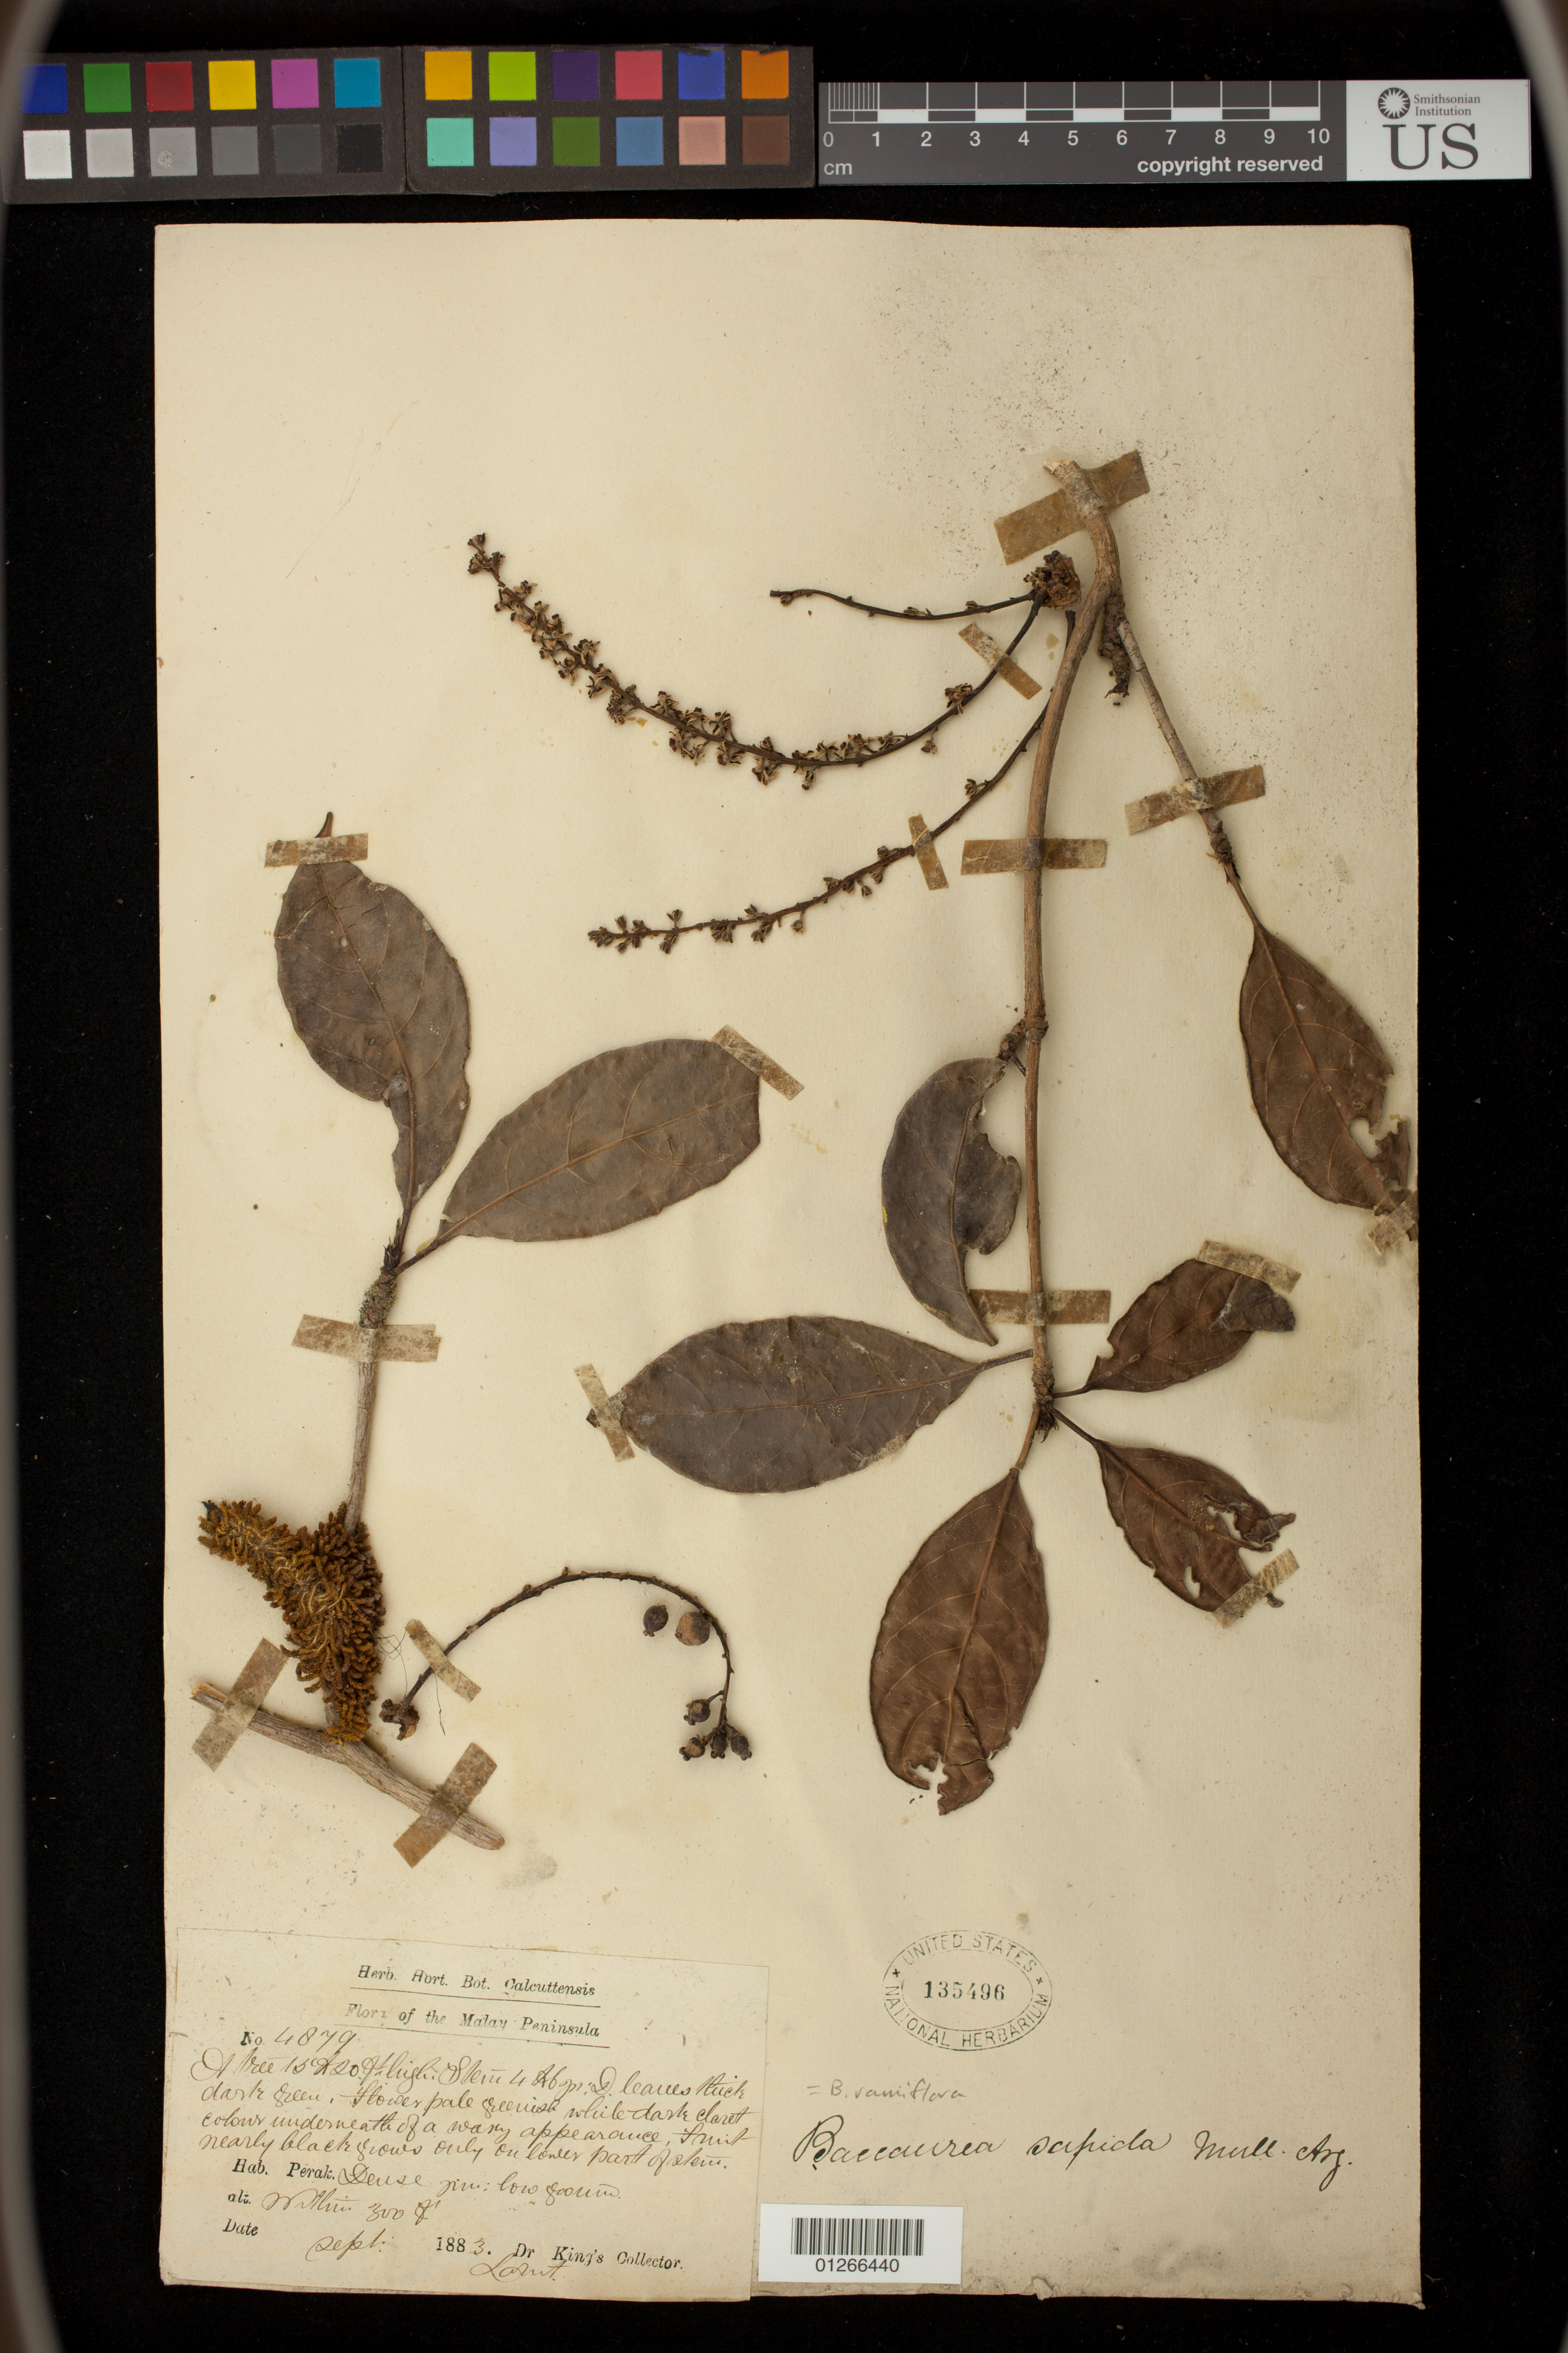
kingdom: Plantae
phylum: Tracheophyta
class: Magnoliopsida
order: Malpighiales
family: Phyllanthaceae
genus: Baccaurea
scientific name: Baccaurea ramiflora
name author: Lour.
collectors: Dr. King's collector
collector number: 4879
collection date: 1883-09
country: Malaysia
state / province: Perak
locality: Larut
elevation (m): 0